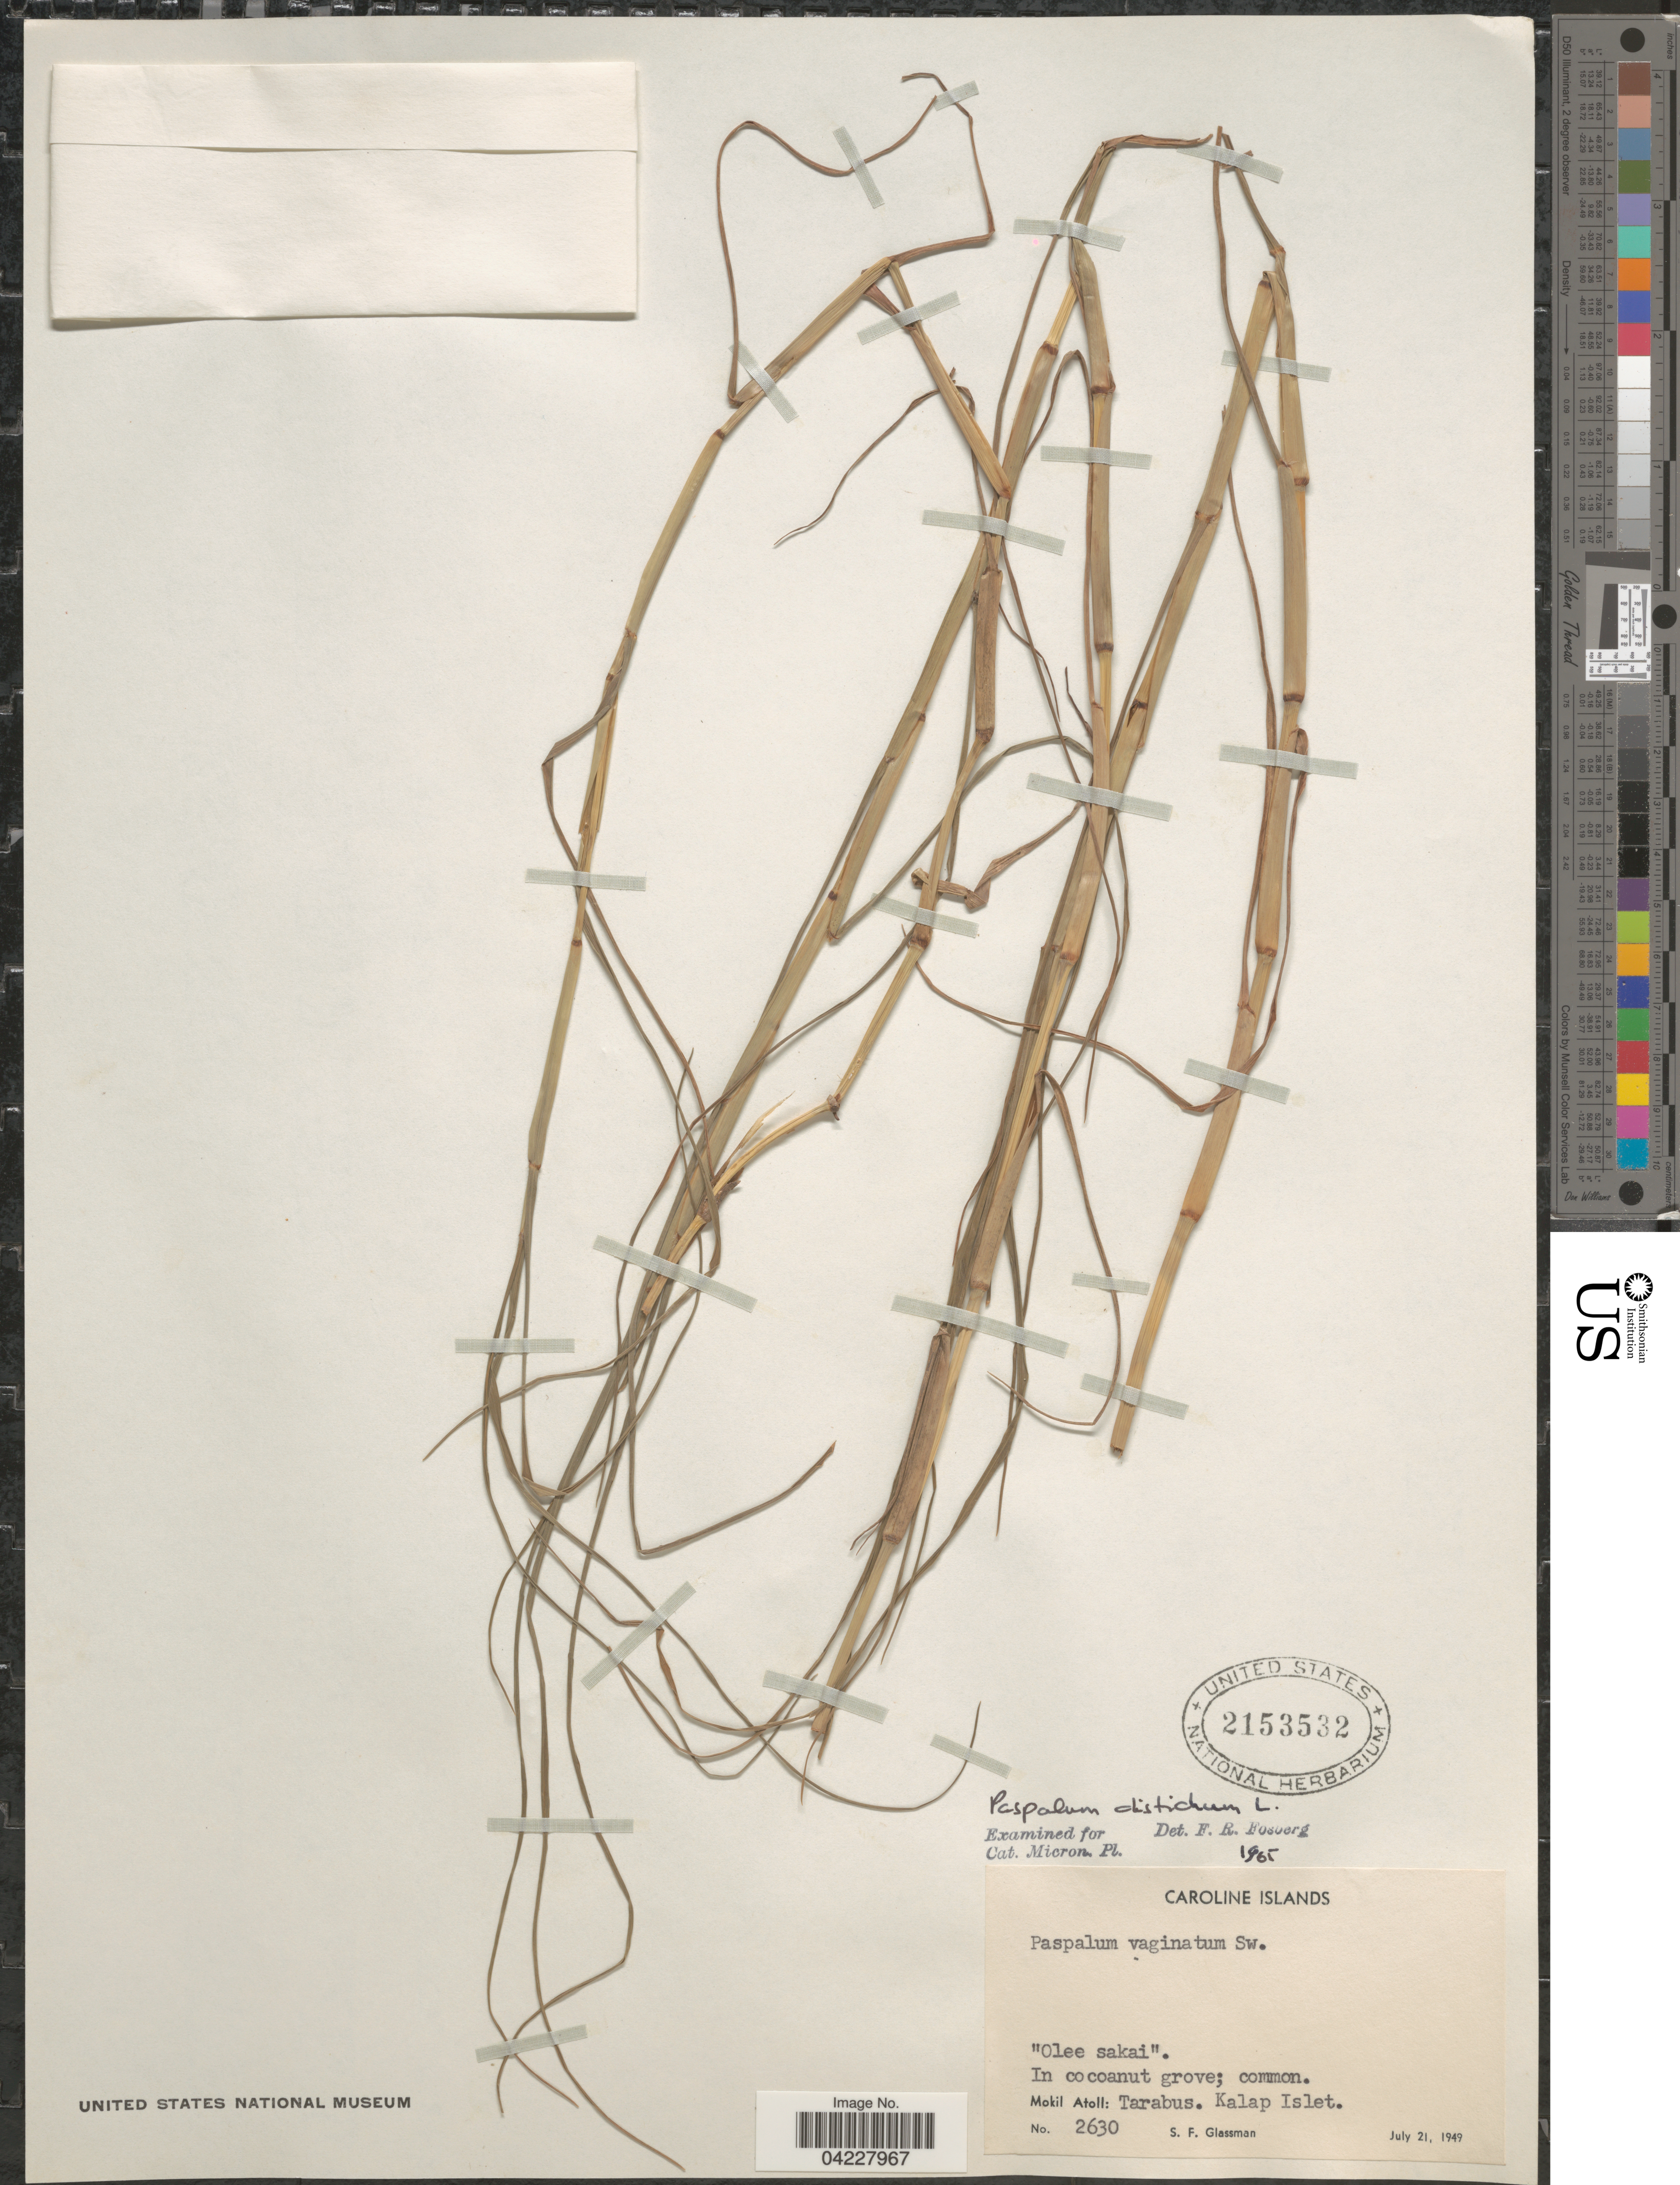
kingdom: Plantae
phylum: Tracheophyta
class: Liliopsida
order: Poales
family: Poaceae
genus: Paspalum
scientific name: Paspalum distichum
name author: L.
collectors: S. F. Glassman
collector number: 2630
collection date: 1949-07-21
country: Micronesia, Federated States of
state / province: Pohnpei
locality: Caroline Islands. "Olee sakai". Mokil Atoll: Tarabus. Kalap Islet.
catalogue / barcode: US 2153532